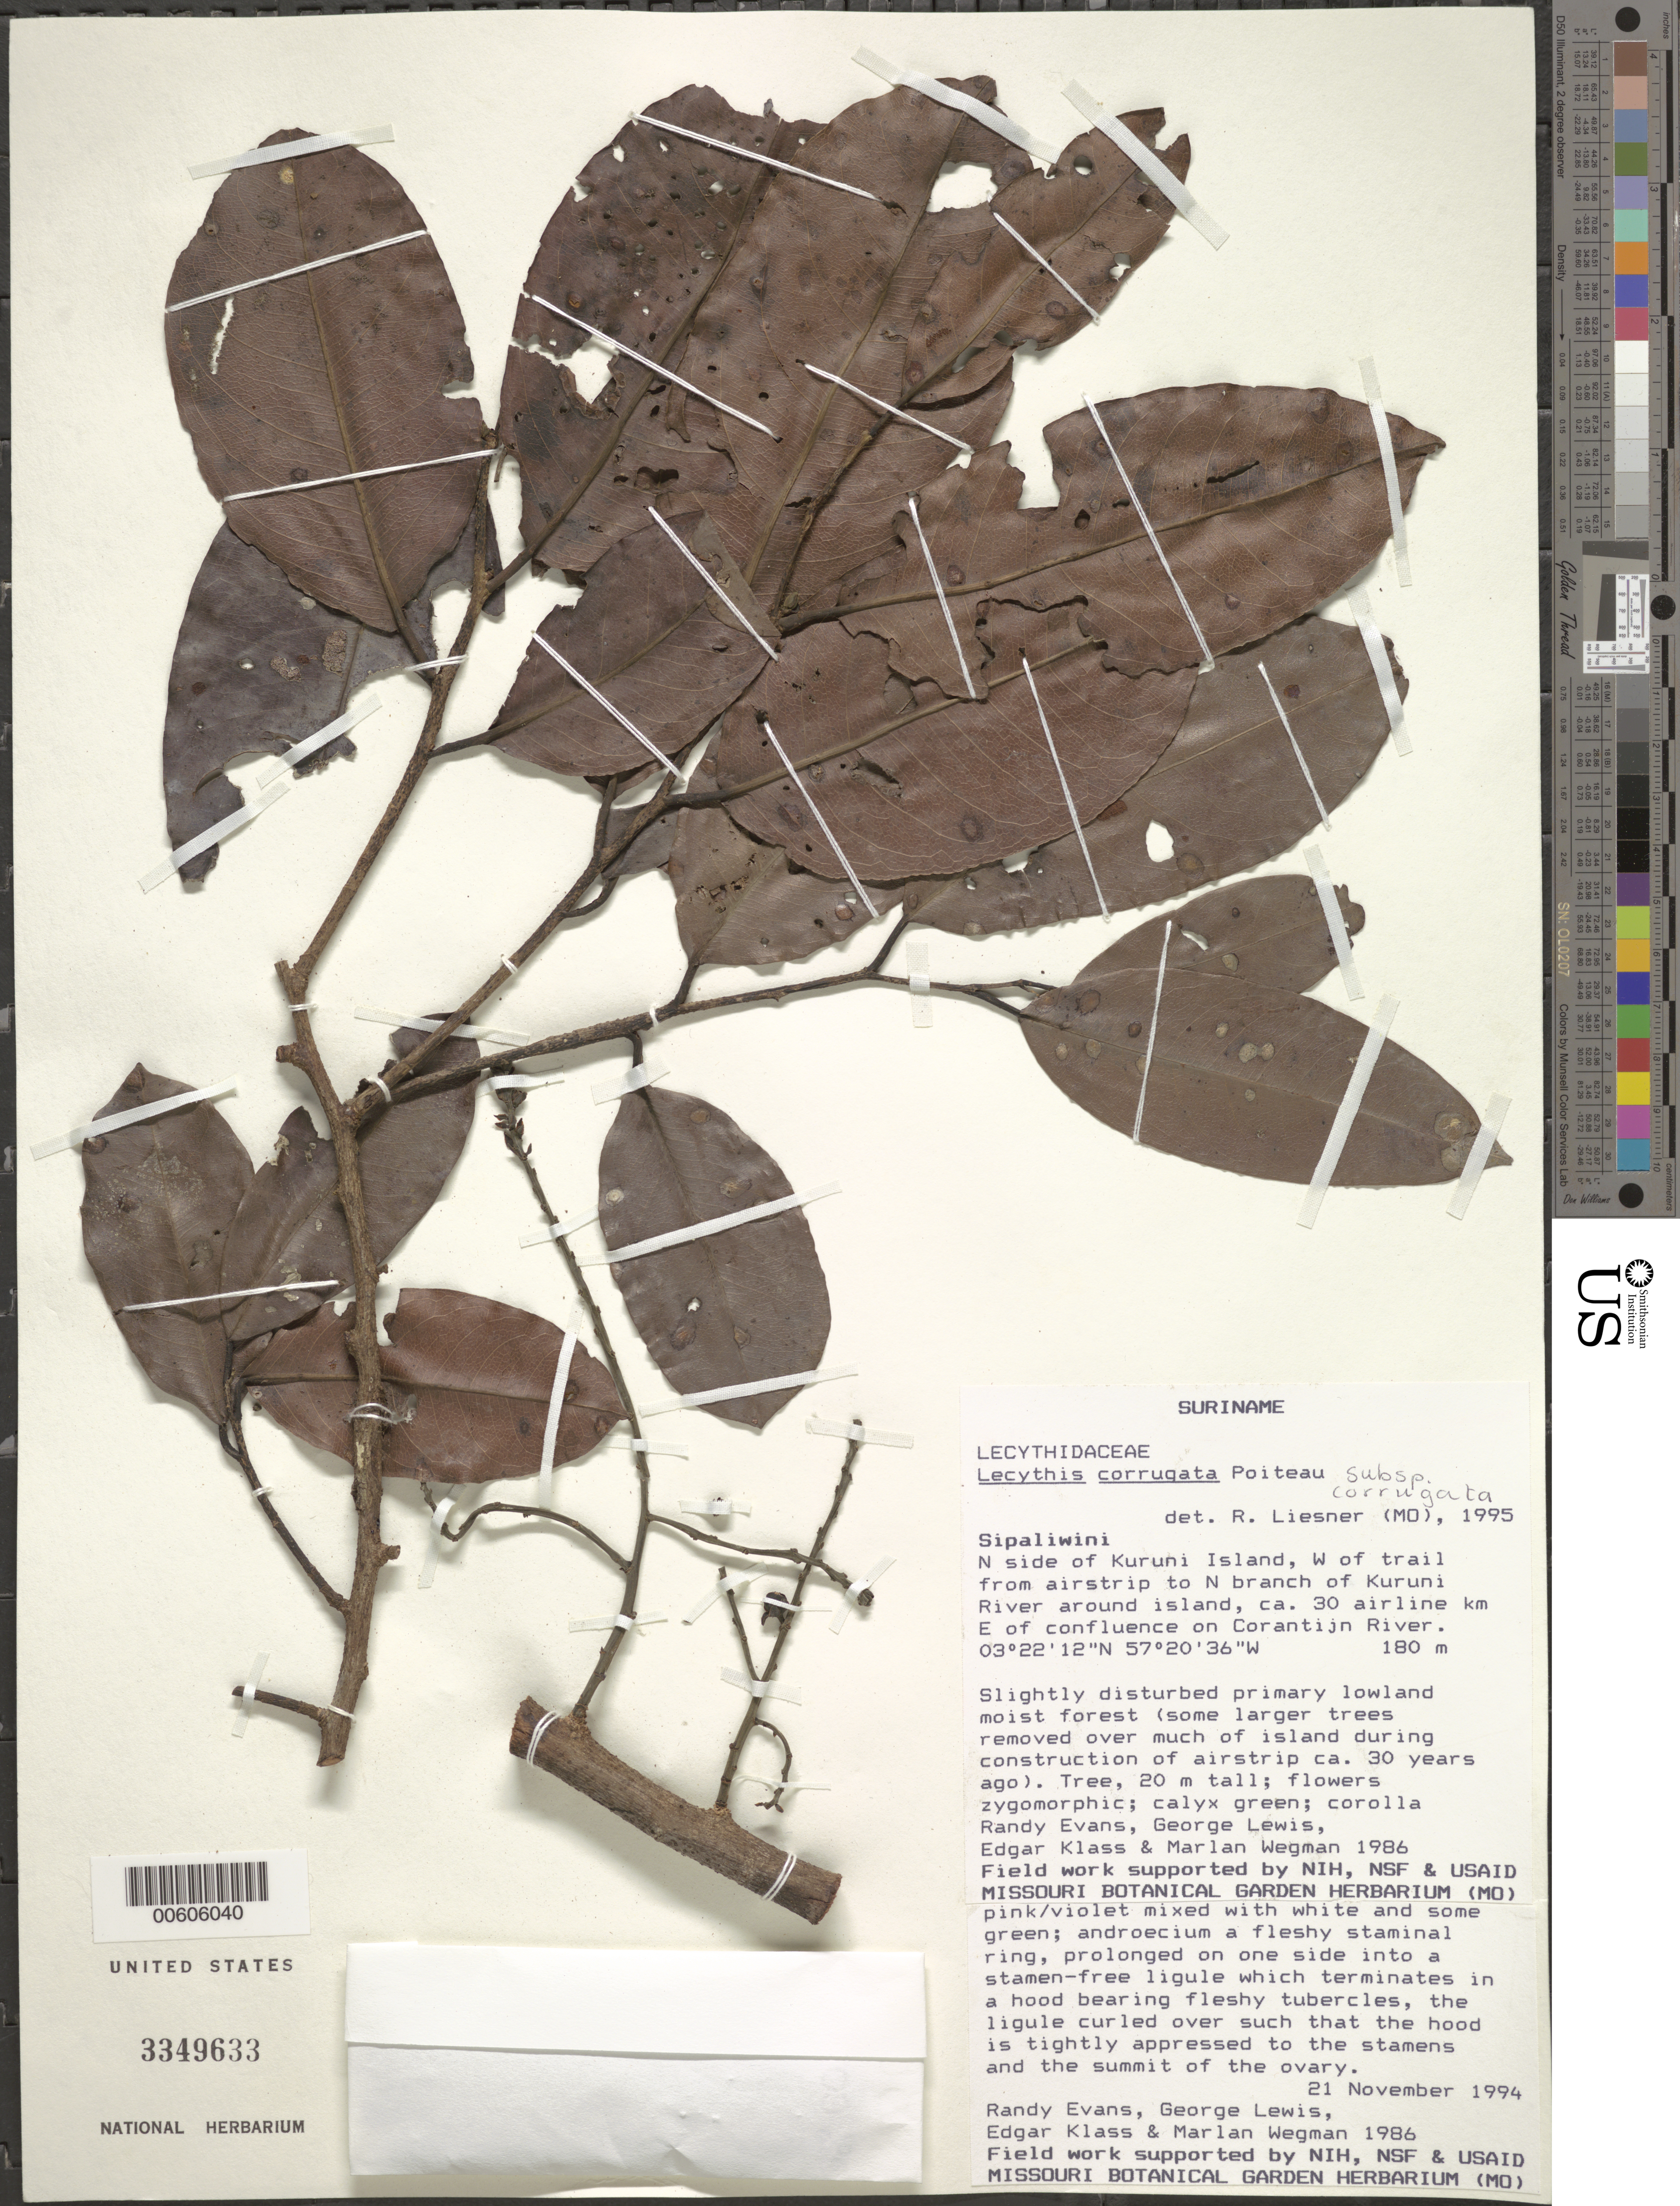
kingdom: Plantae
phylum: Tracheophyta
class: Magnoliopsida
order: Ericales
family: Lecythidaceae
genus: Lecythis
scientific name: Lecythis corrugata subsp. corrugata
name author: Poit.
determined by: Liesner, R. L.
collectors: R. Evans, G. Lewis, E. Klass & M. Wegman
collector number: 1986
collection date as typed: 21-Nov-94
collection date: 1994-11-21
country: Suriname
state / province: Sipaliwini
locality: Kuruni Island, N side, E of trail from airstrip to N branch of Kuruni R., ca 30 airline km E of confluence on Corantijn R.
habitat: Slightly disturbed pirmary lowland moist fores t(some larger trees removed over much of island during ocnstruction of airstrip ca 30 years ago)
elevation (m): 180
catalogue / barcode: US 3349633